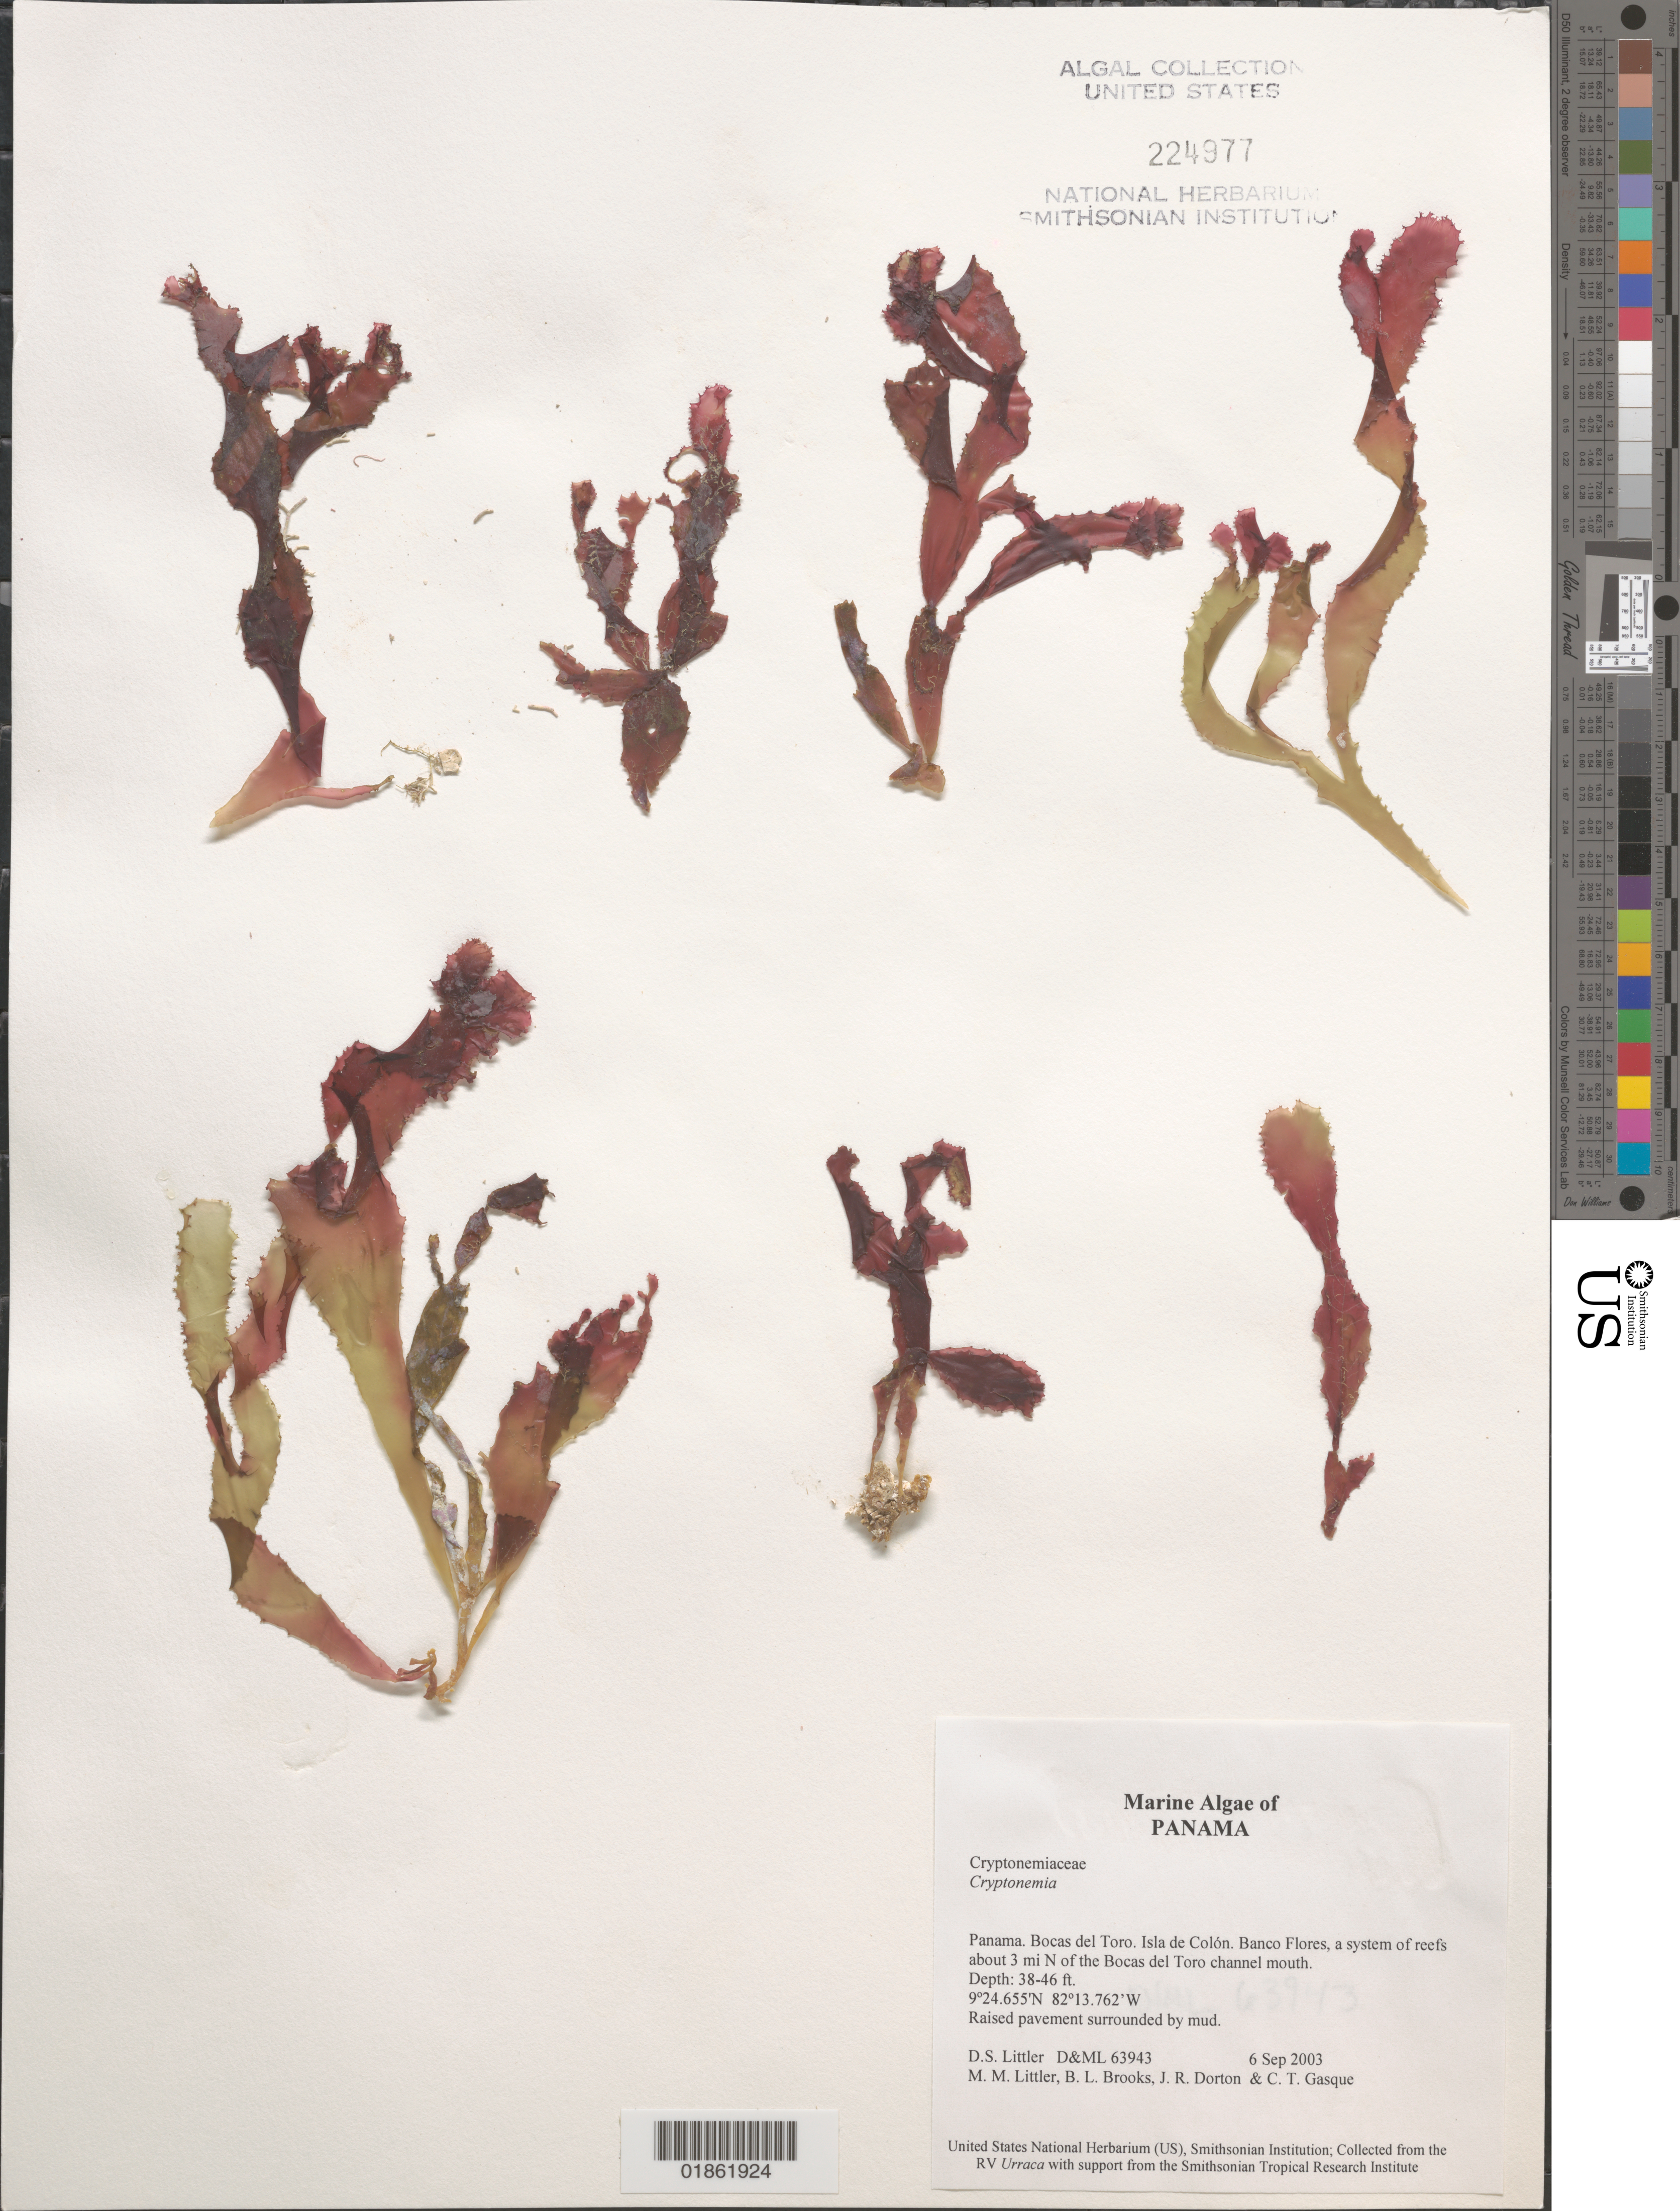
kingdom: Plantae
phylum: Rhodophyta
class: Florideophyceae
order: Rhodymeniales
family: Rhodymeniaceae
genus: Chrysymenia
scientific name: Chrysymenia sp.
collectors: D. S. Littler, M. M. Littler & C. Gasque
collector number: D&ML 63943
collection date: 2003-09-07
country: Panama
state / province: Bocas del Toro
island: Colón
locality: Isla Colón. Bocas del Toro. Banco Flores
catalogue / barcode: US 224977